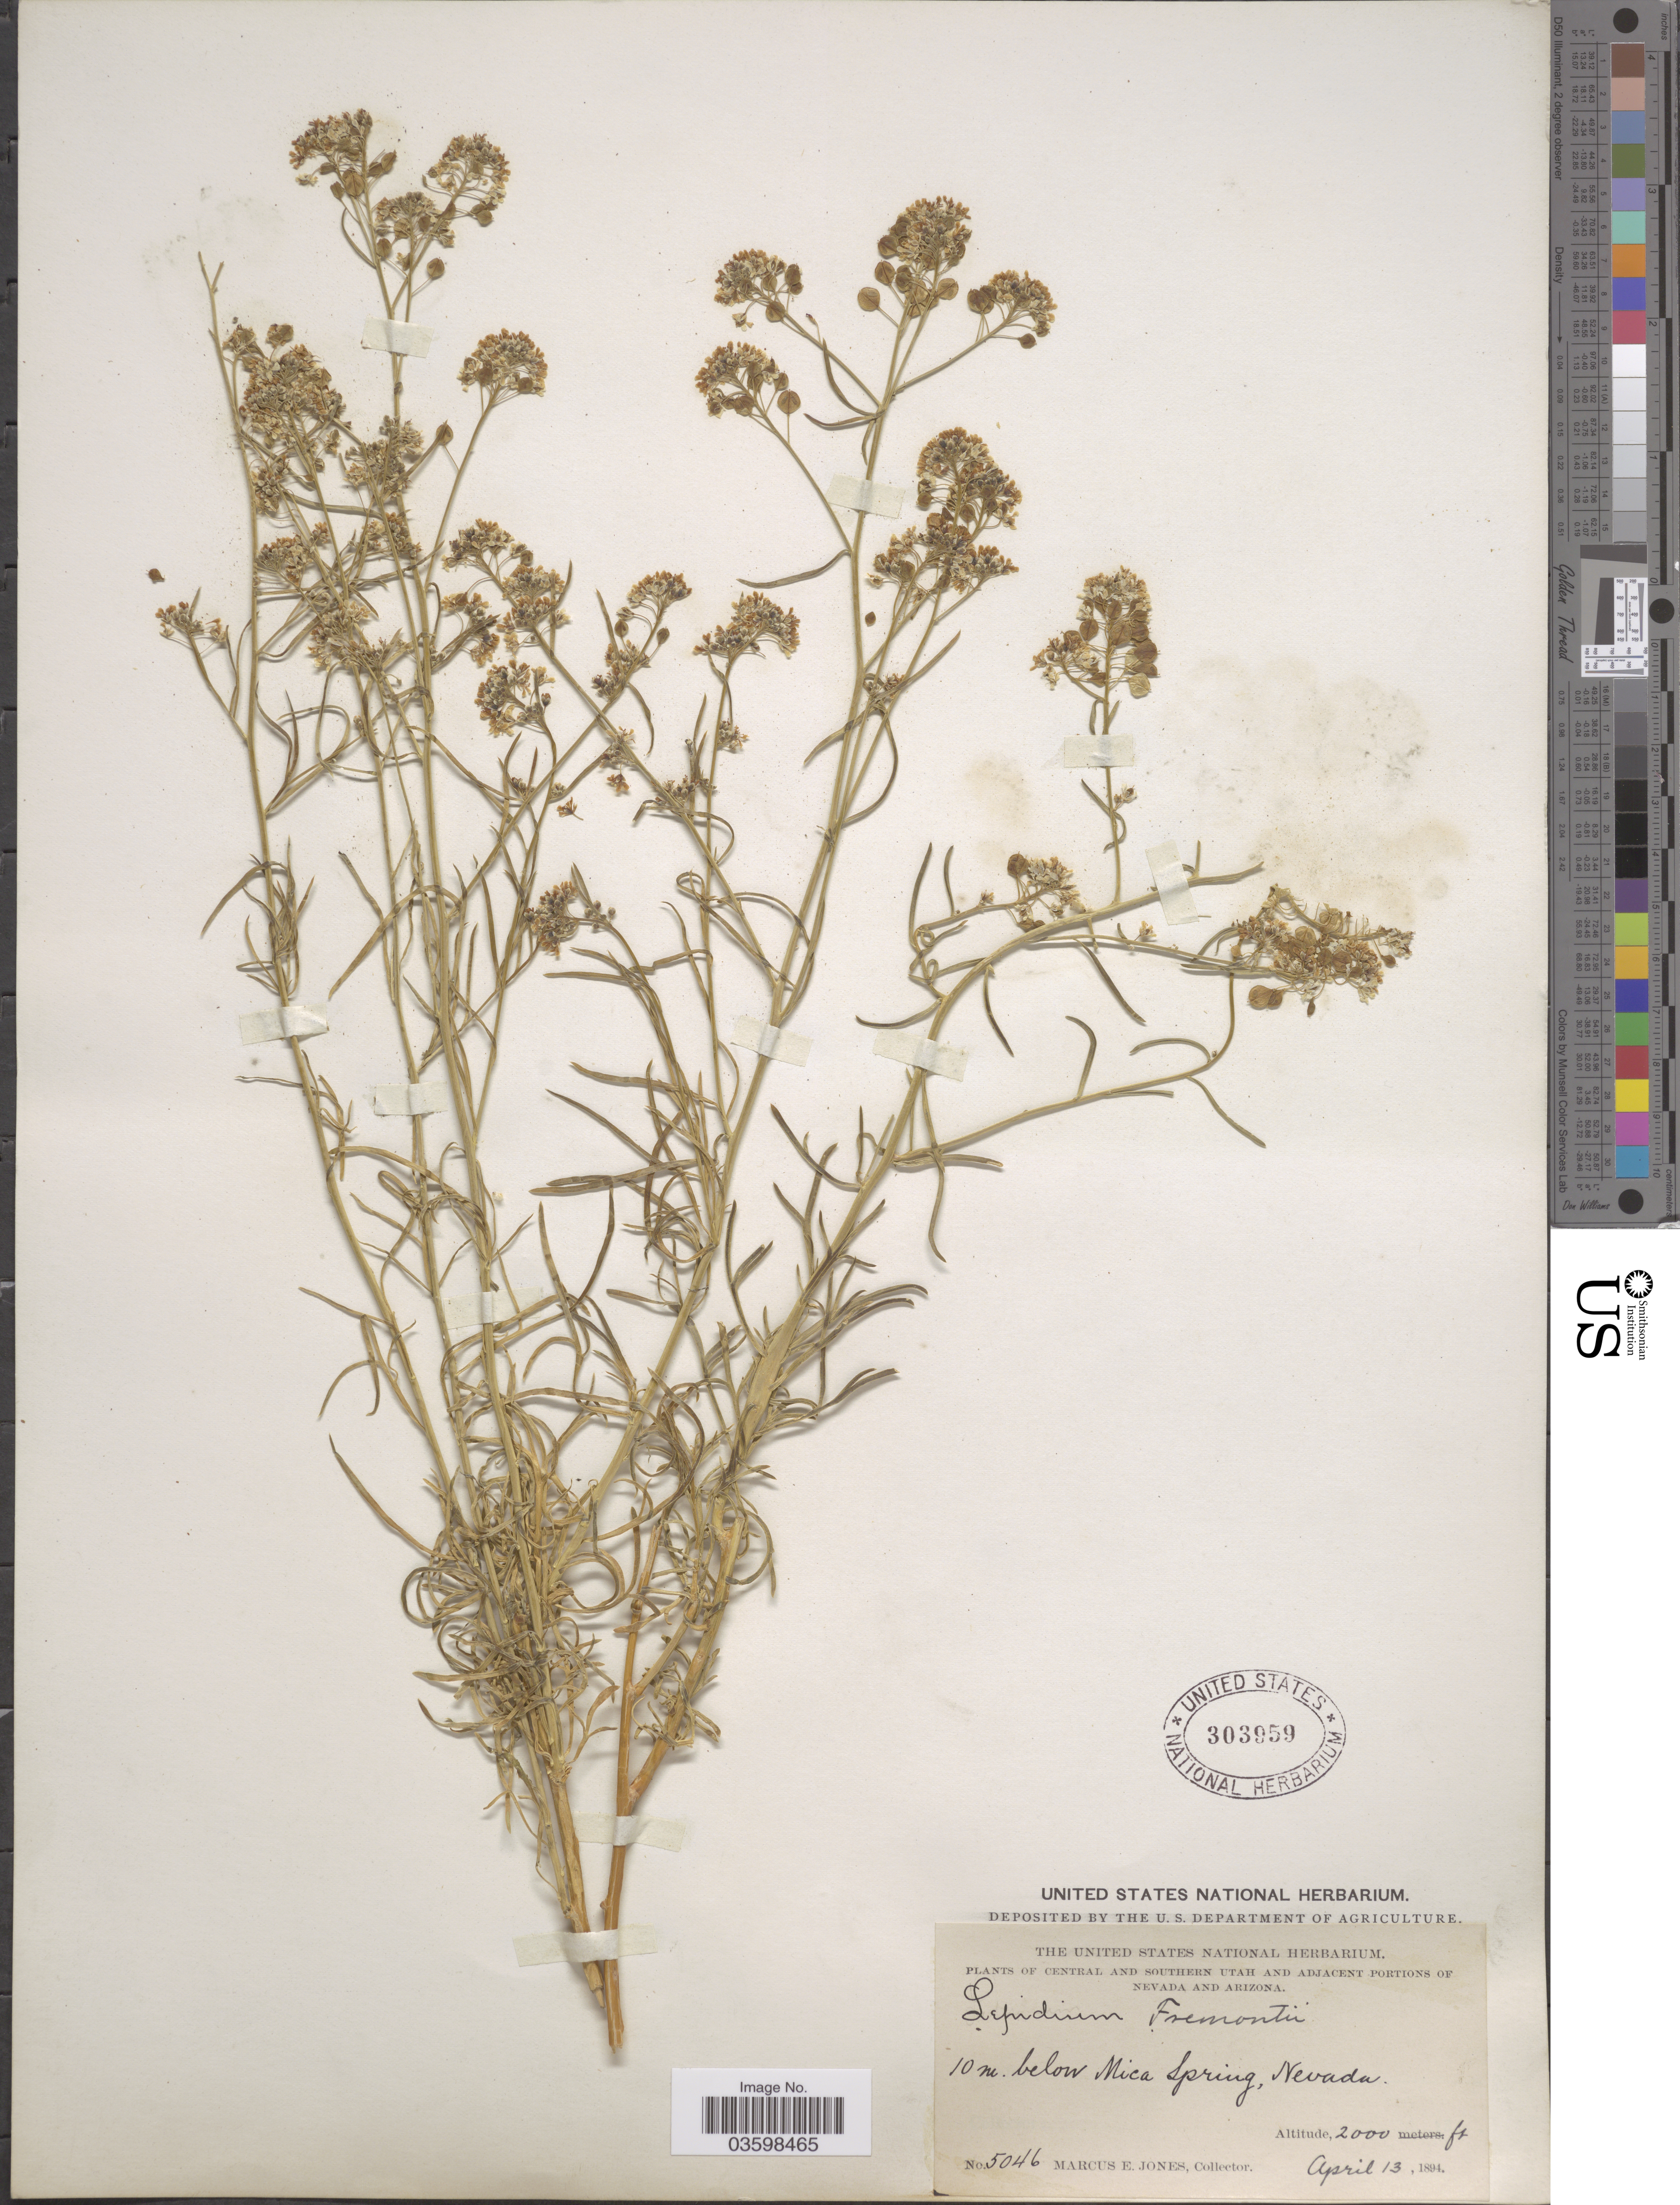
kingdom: Plantae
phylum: Tracheophyta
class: Magnoliopsida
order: Brassicales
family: Brassicaceae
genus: Lepidium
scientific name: Lepidium fremontii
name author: S. Watson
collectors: M. E. Jones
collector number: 5046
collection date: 1894-04-13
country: United States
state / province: Nevada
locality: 10 m. below Mica Spring.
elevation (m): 610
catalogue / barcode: US 303959